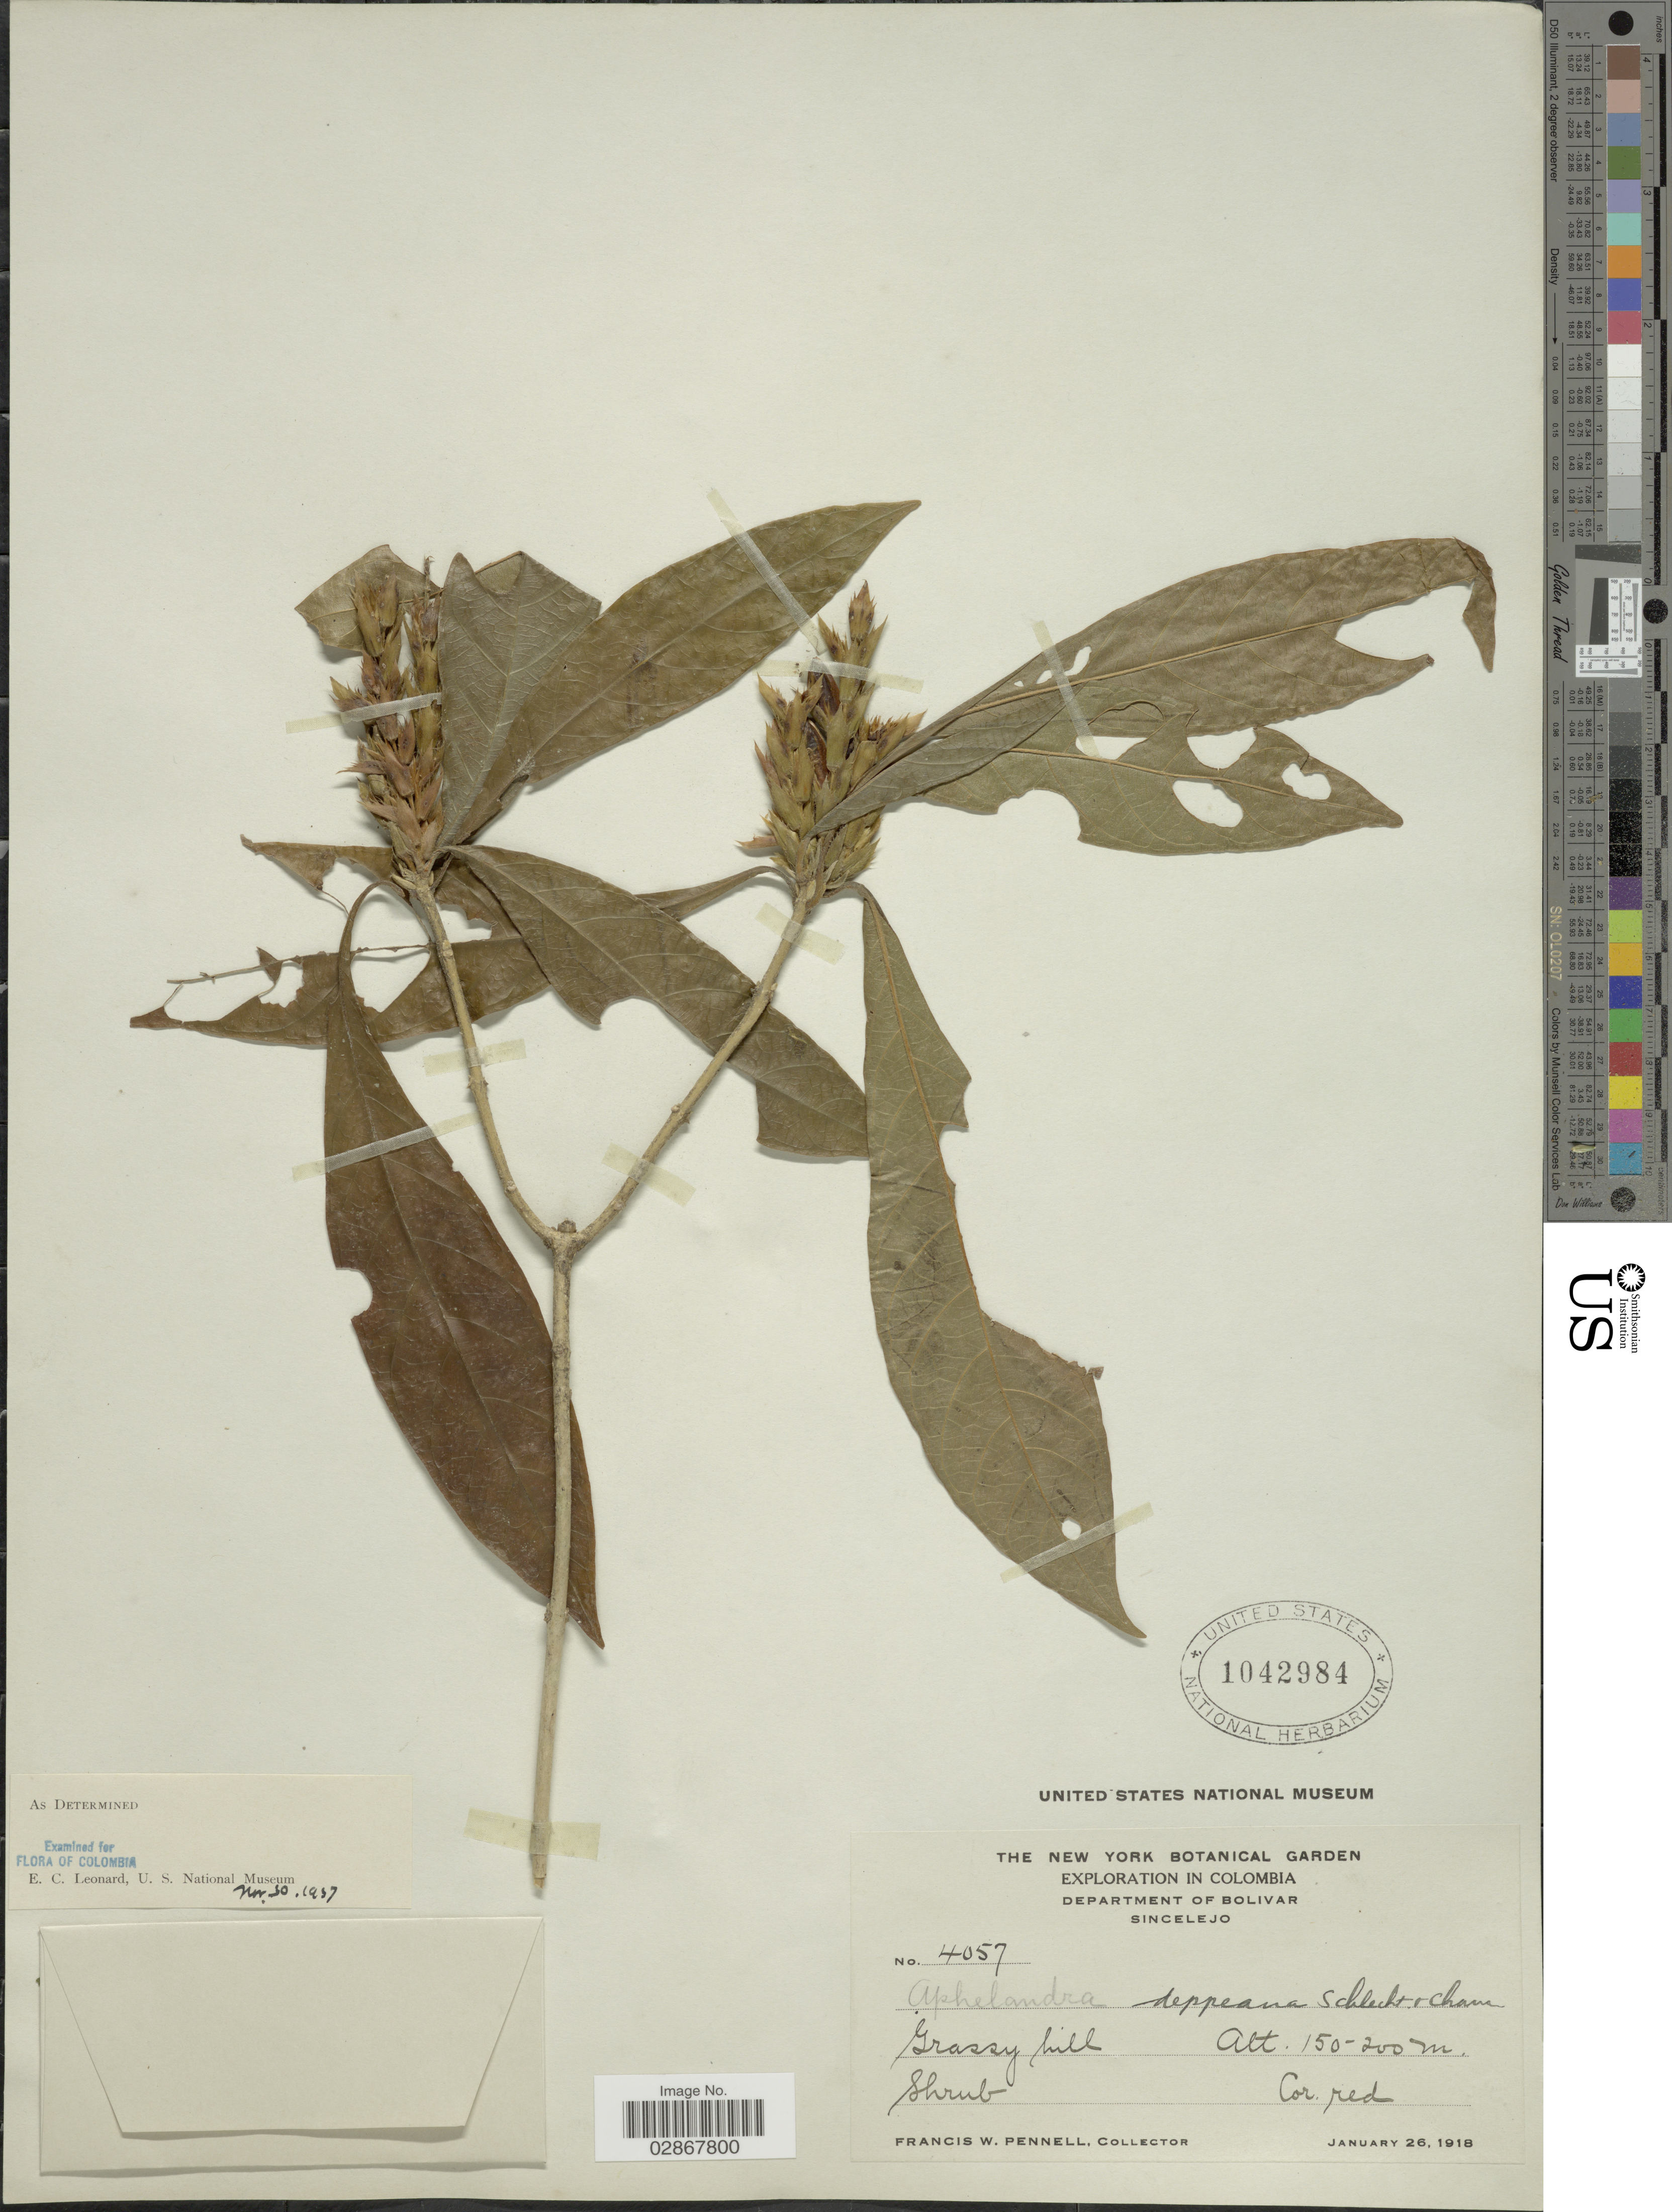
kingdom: Plantae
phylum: Tracheophyta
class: Magnoliopsida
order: Lamiales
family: Acanthaceae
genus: Aphelandra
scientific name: Aphelandra scabra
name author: (Vahl) Sm.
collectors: F. W. Pennell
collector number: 4057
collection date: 1918-01-26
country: Colombia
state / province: Bolívar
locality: Department of Bolivar. Sincelejo.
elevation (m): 150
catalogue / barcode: US 1042984